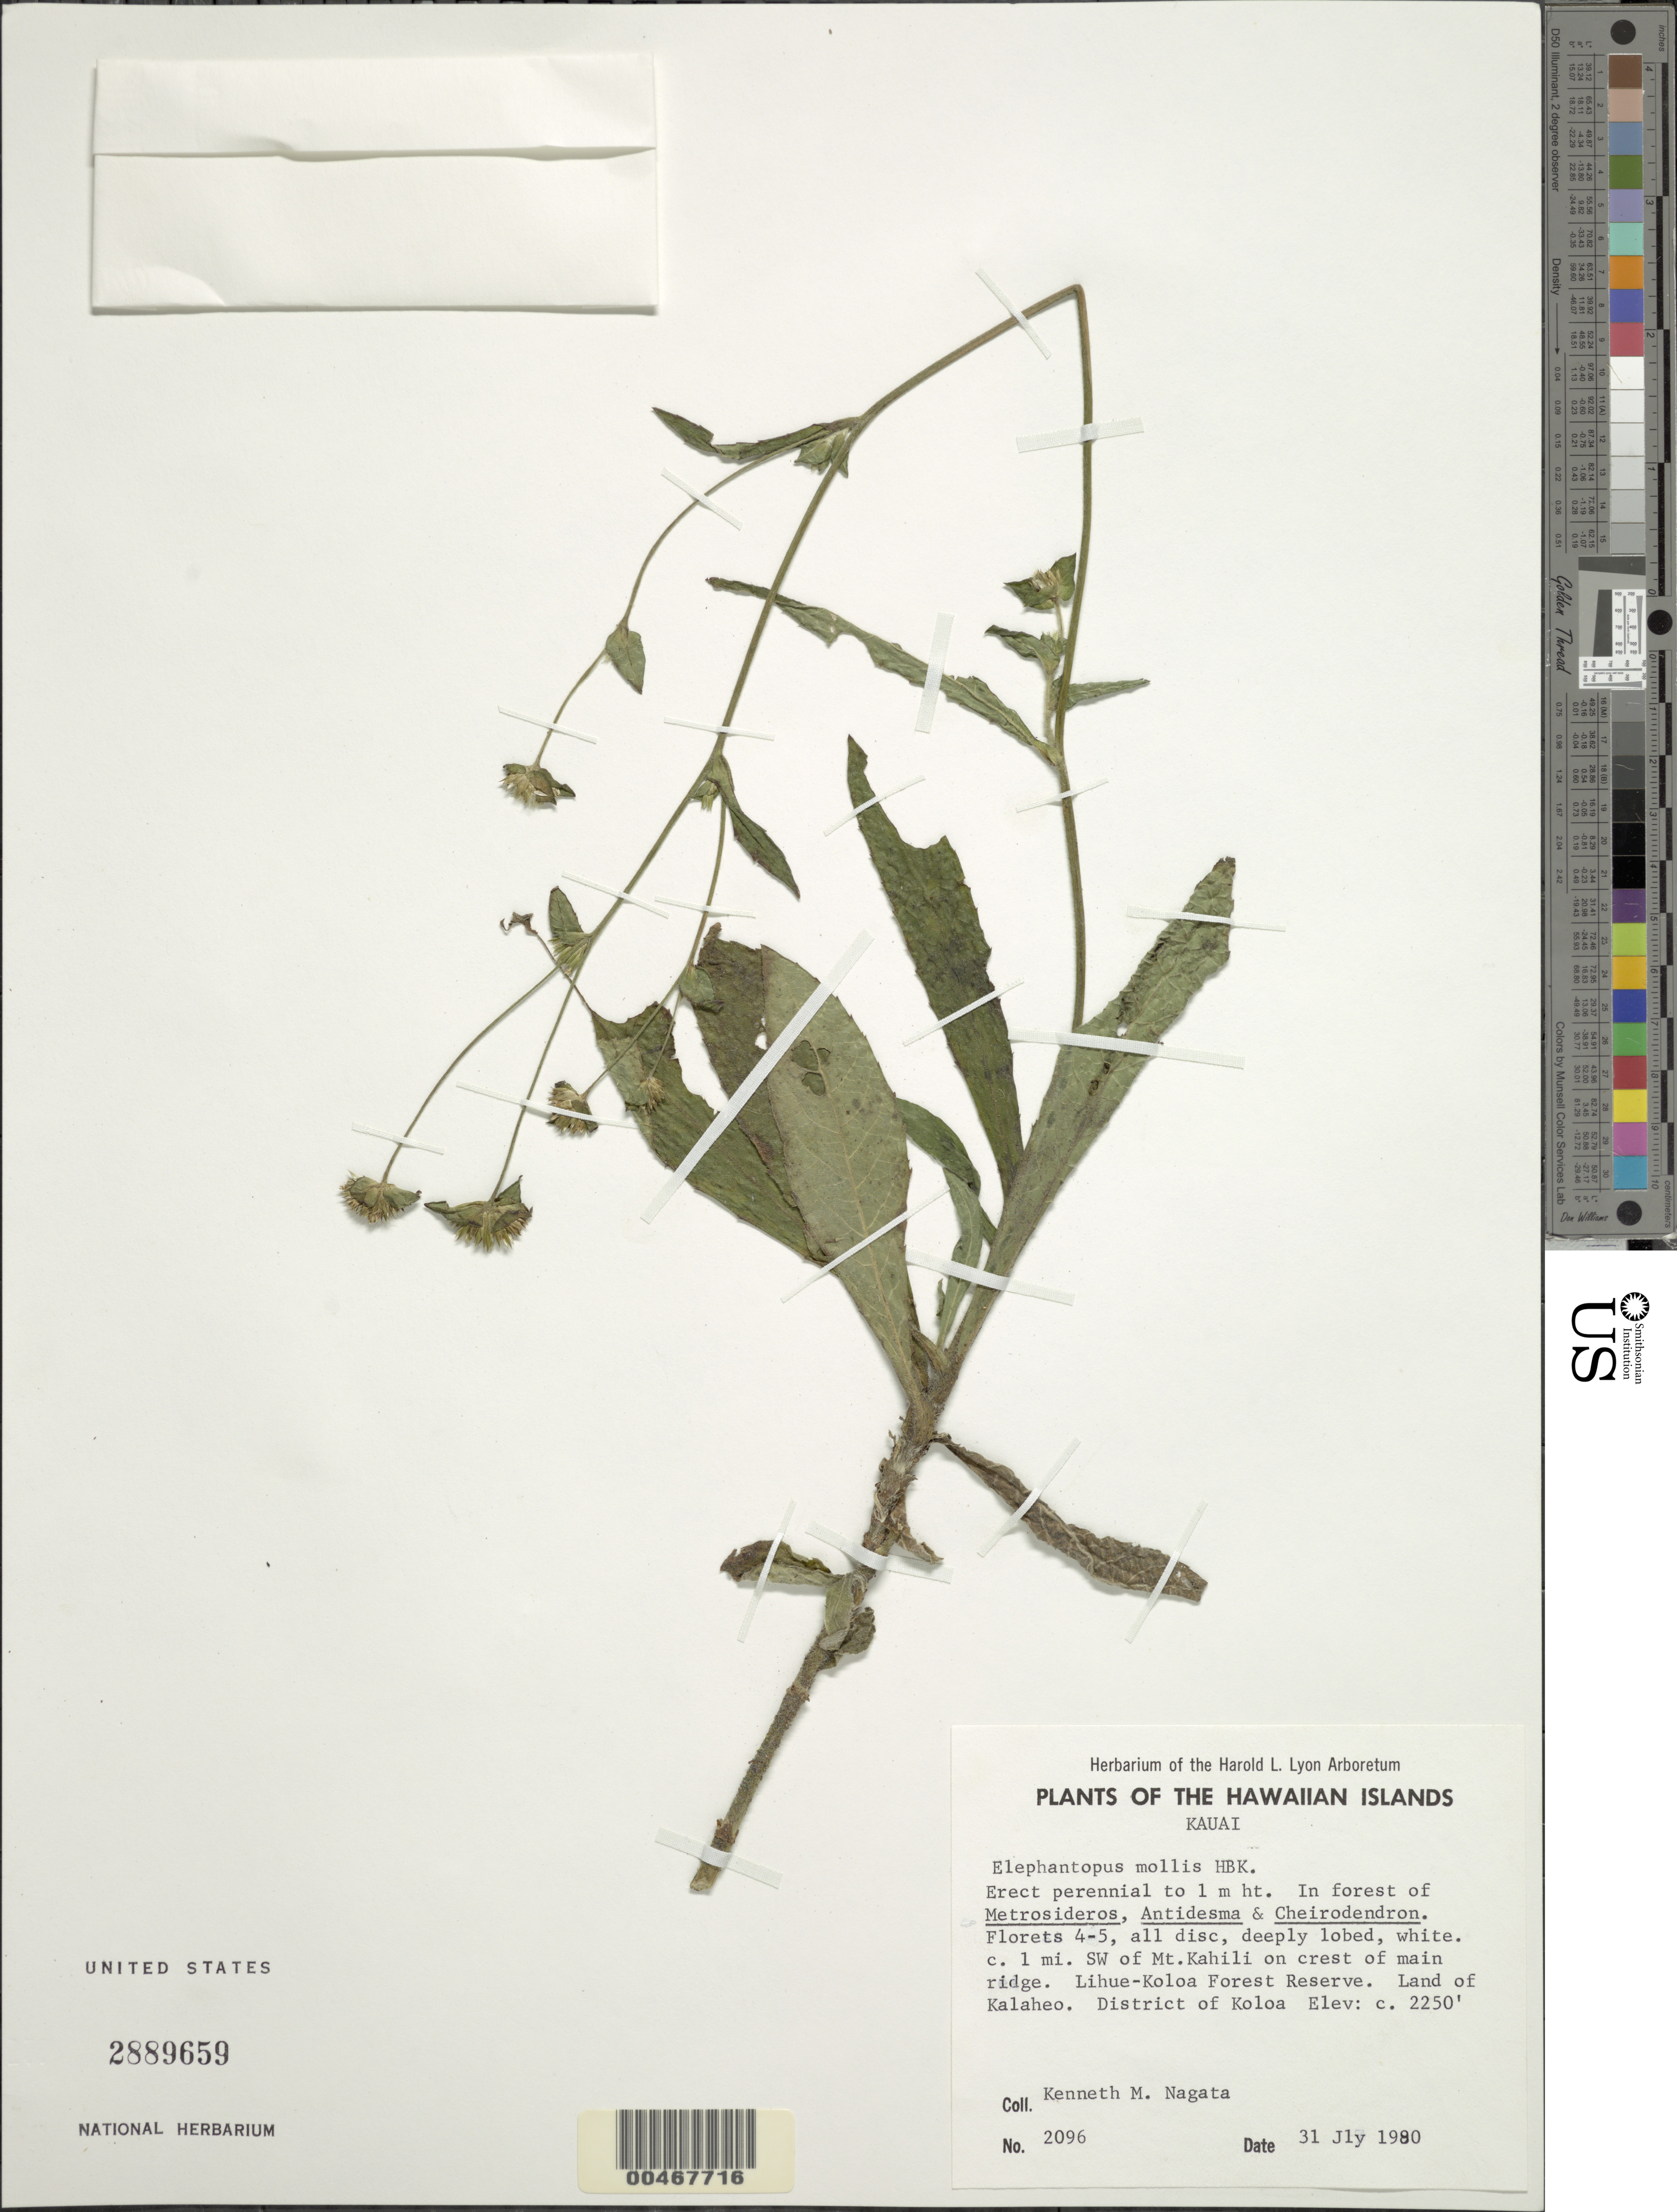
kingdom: Plantae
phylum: Tracheophyta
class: Magnoliopsida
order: Asterales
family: Asteraceae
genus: Elephantopus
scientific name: Elephantopus mollis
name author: Kunth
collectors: K. Nagata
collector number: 2096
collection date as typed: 31 Jul 1980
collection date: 1980-07-31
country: United States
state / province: Hawaii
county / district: Kauai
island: Kaua'i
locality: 1 mi SW of Mt. Kahili on crest of main ridge, Lihue-Koloa Forest Reserve, Land of Kalaheo, District of Koloa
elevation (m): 686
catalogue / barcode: US 2889659